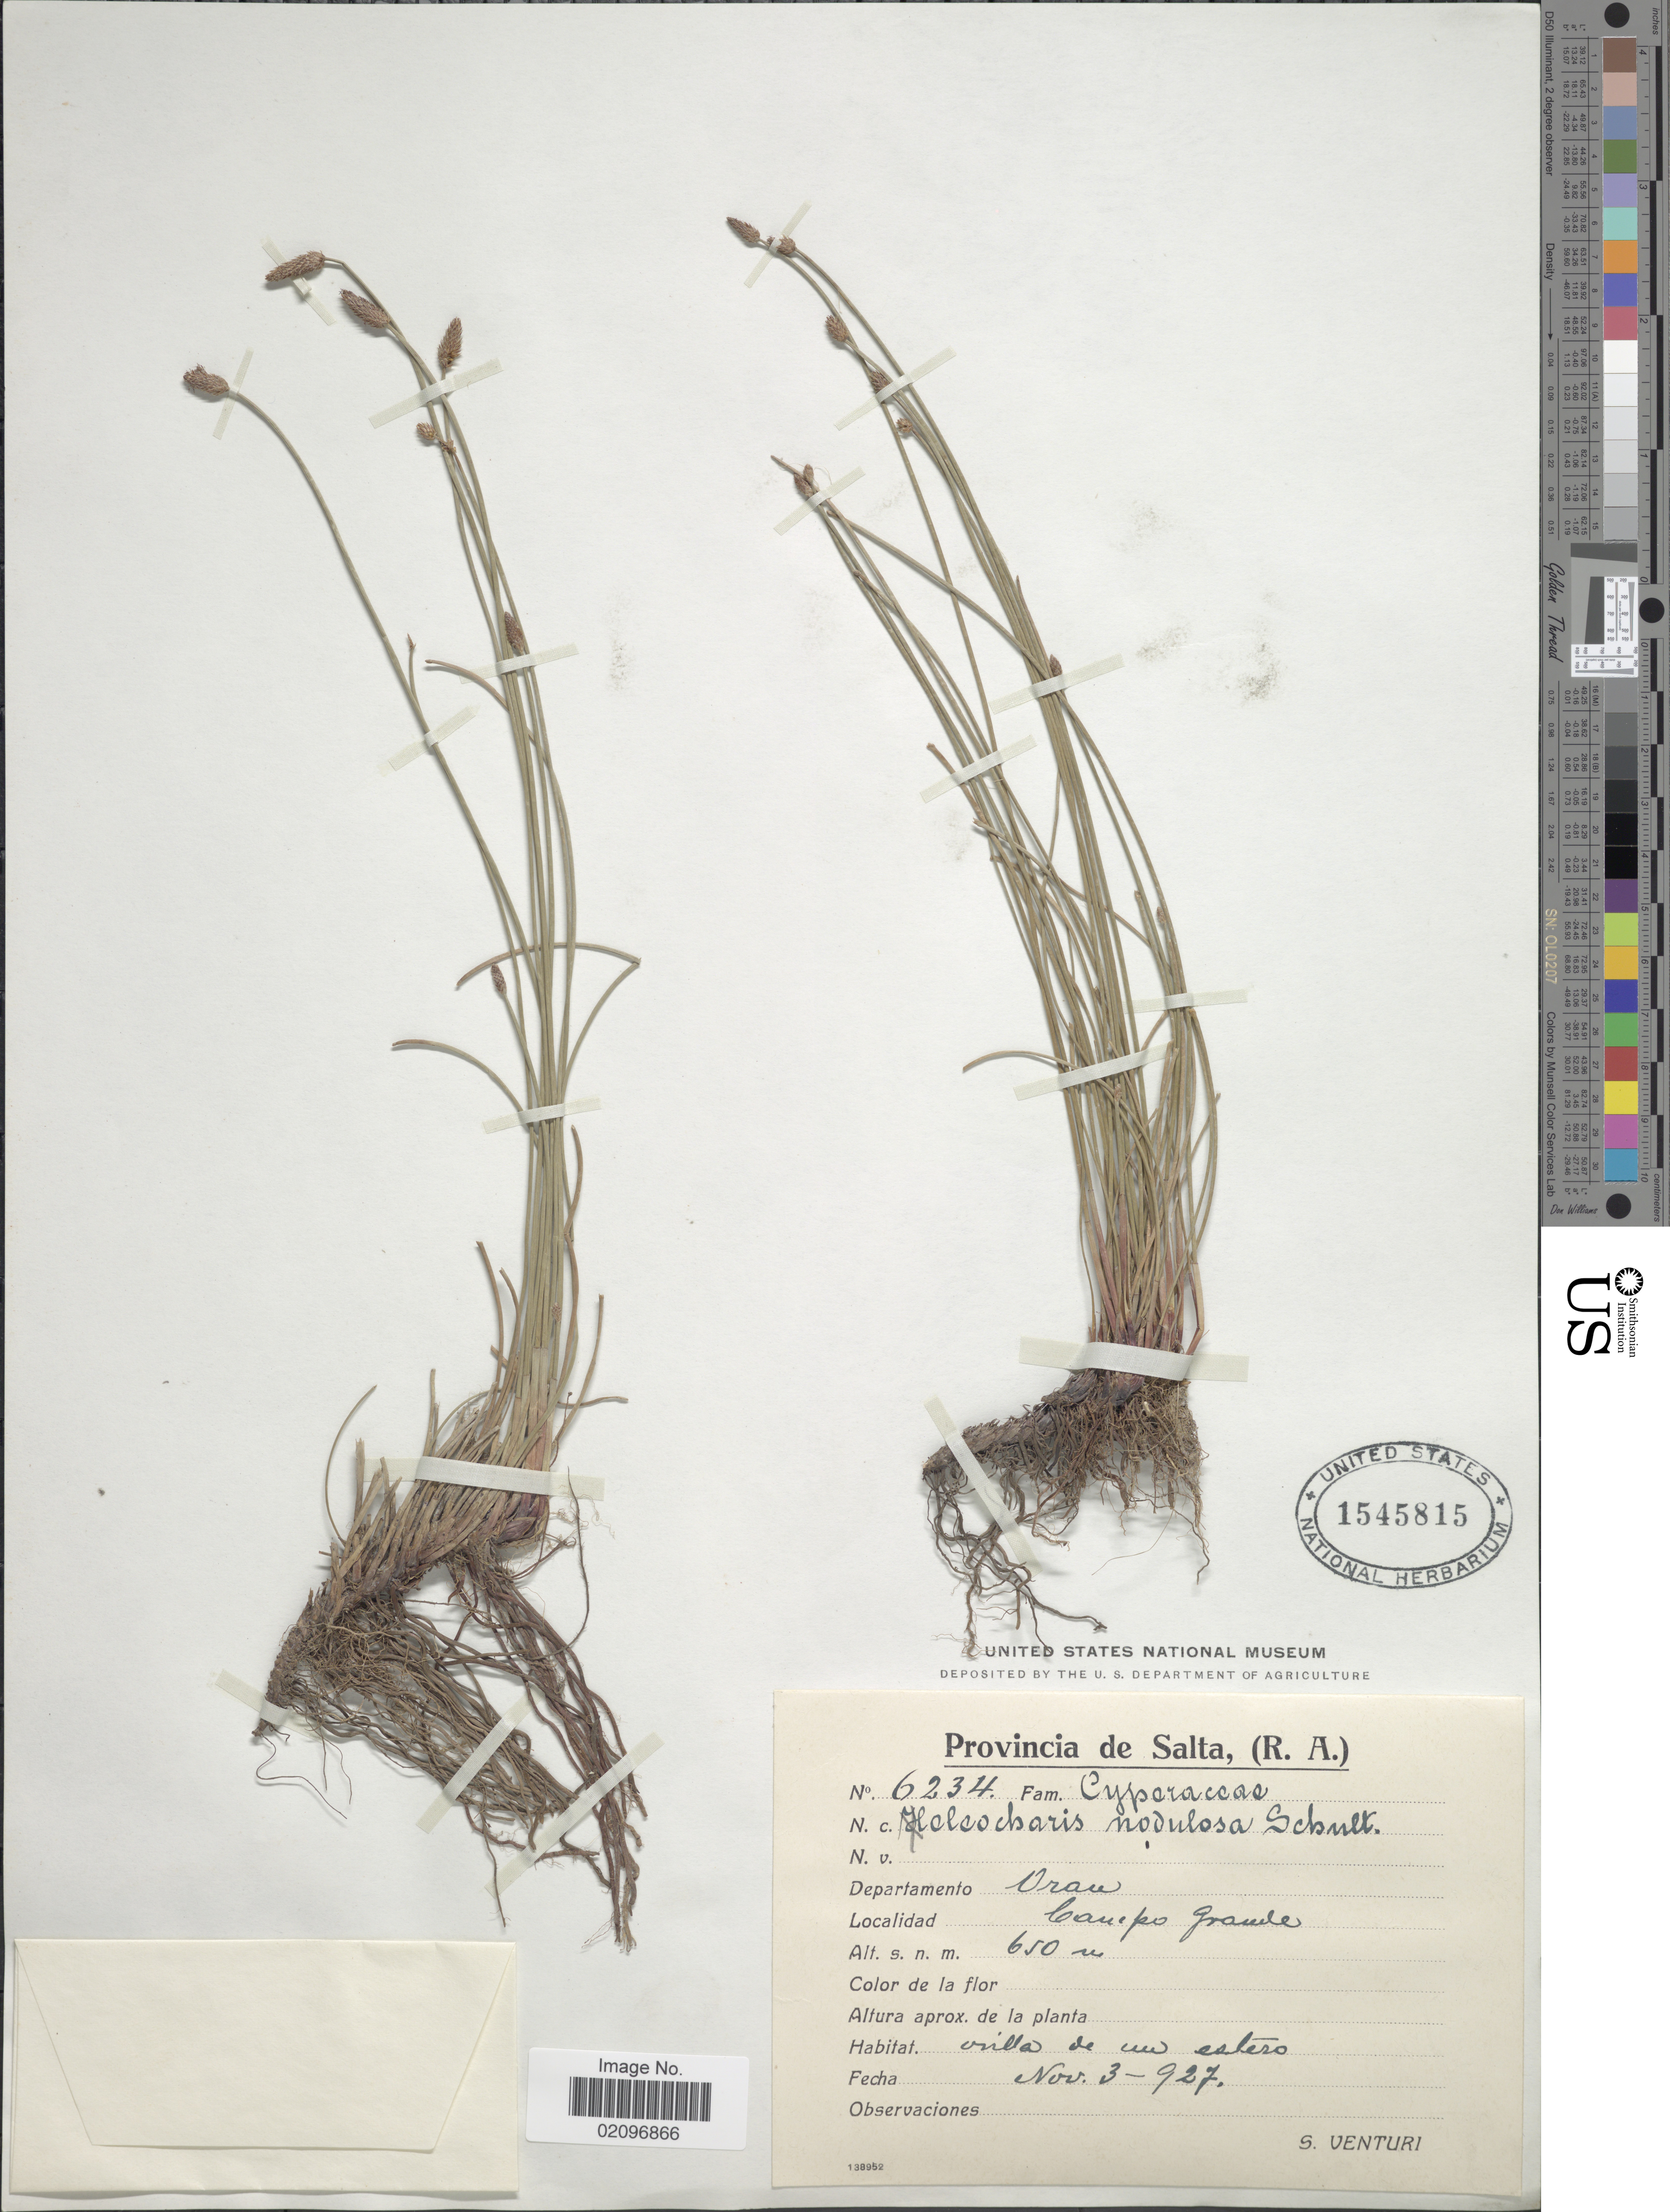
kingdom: Plantae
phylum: Tracheophyta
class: Liliopsida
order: Poales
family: Cyperaceae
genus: Eleocharis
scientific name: Eleocharis montana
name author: (Kunth) Roem. & Schult.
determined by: Strong, Mark T., (BOT), Smithsonian Institution - National Museum of Natural History (UNITED STATES)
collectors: S. Venturi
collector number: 6234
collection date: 1927-11-03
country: Argentina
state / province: Salta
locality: (R.A.) Departamento Oran. Campo Grande.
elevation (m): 650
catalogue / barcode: US 1545815